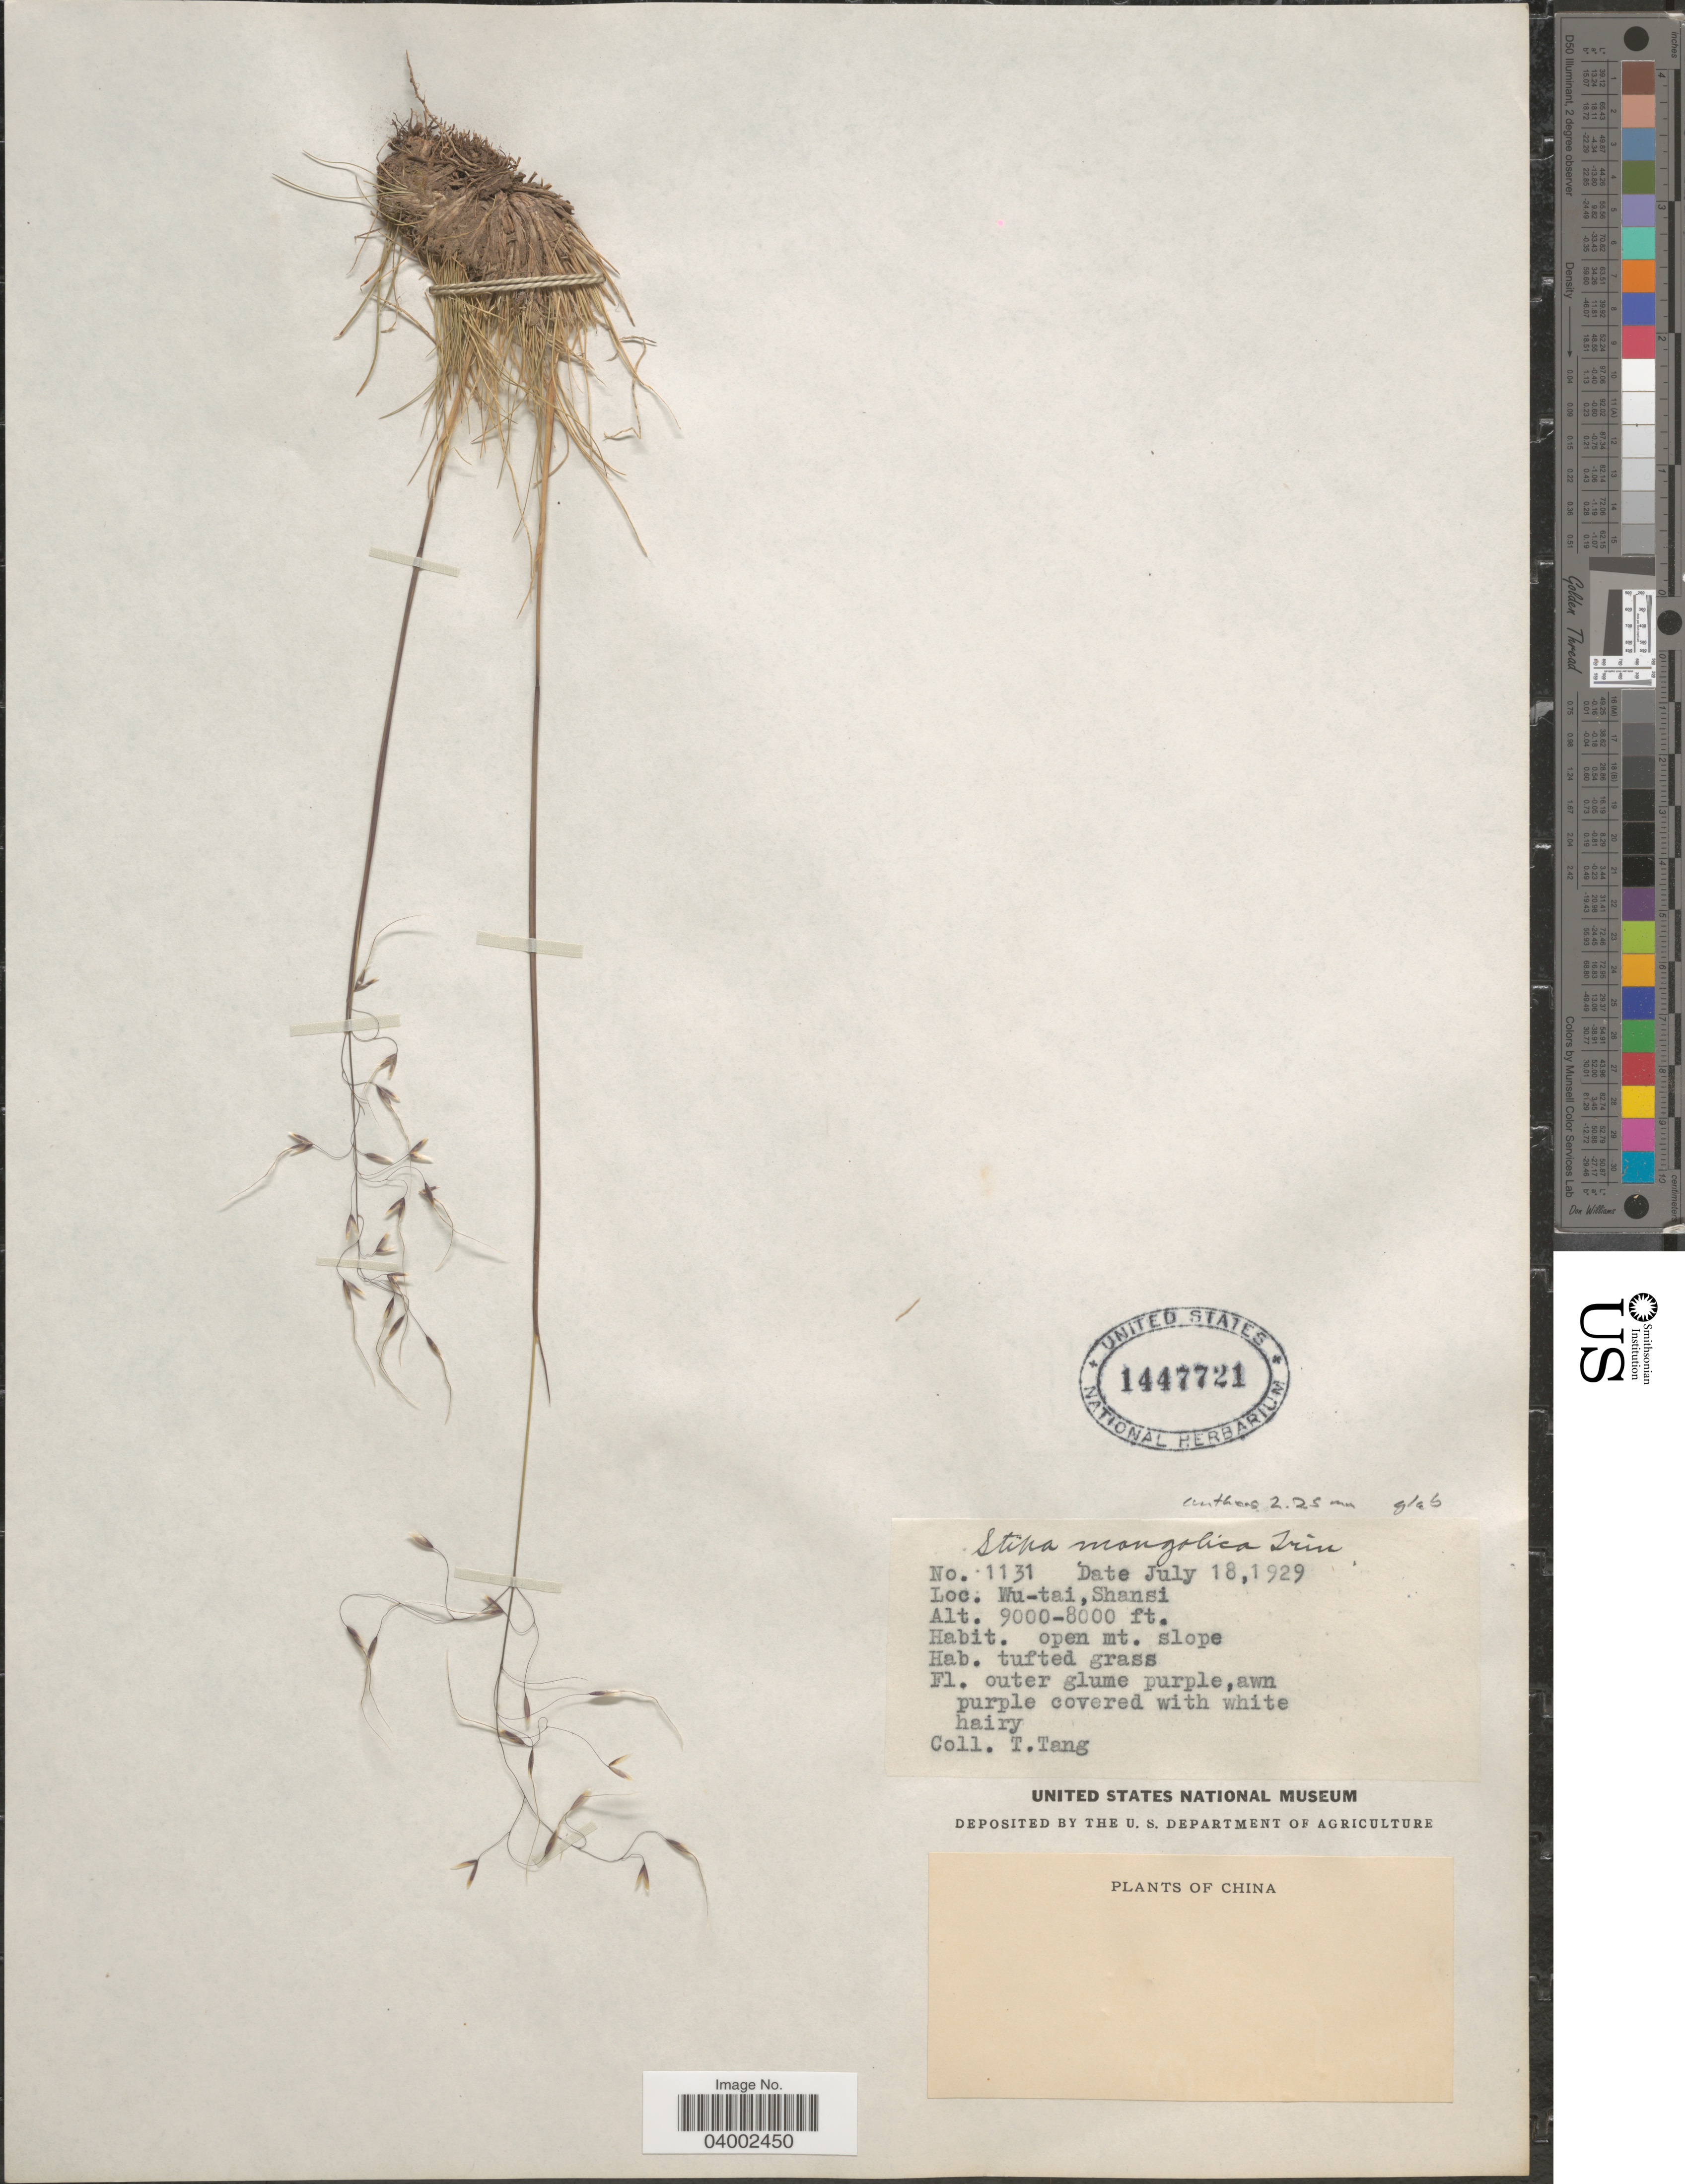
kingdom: Plantae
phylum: Tracheophyta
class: Liliopsida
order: Poales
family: Poaceae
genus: Ptilagrostis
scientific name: Ptilagrostis mongholica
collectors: T. Tang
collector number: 1131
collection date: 1929-07-18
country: China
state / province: Shanxi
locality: Wu-tai, Shansi.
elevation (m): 2438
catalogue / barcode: US 1447721